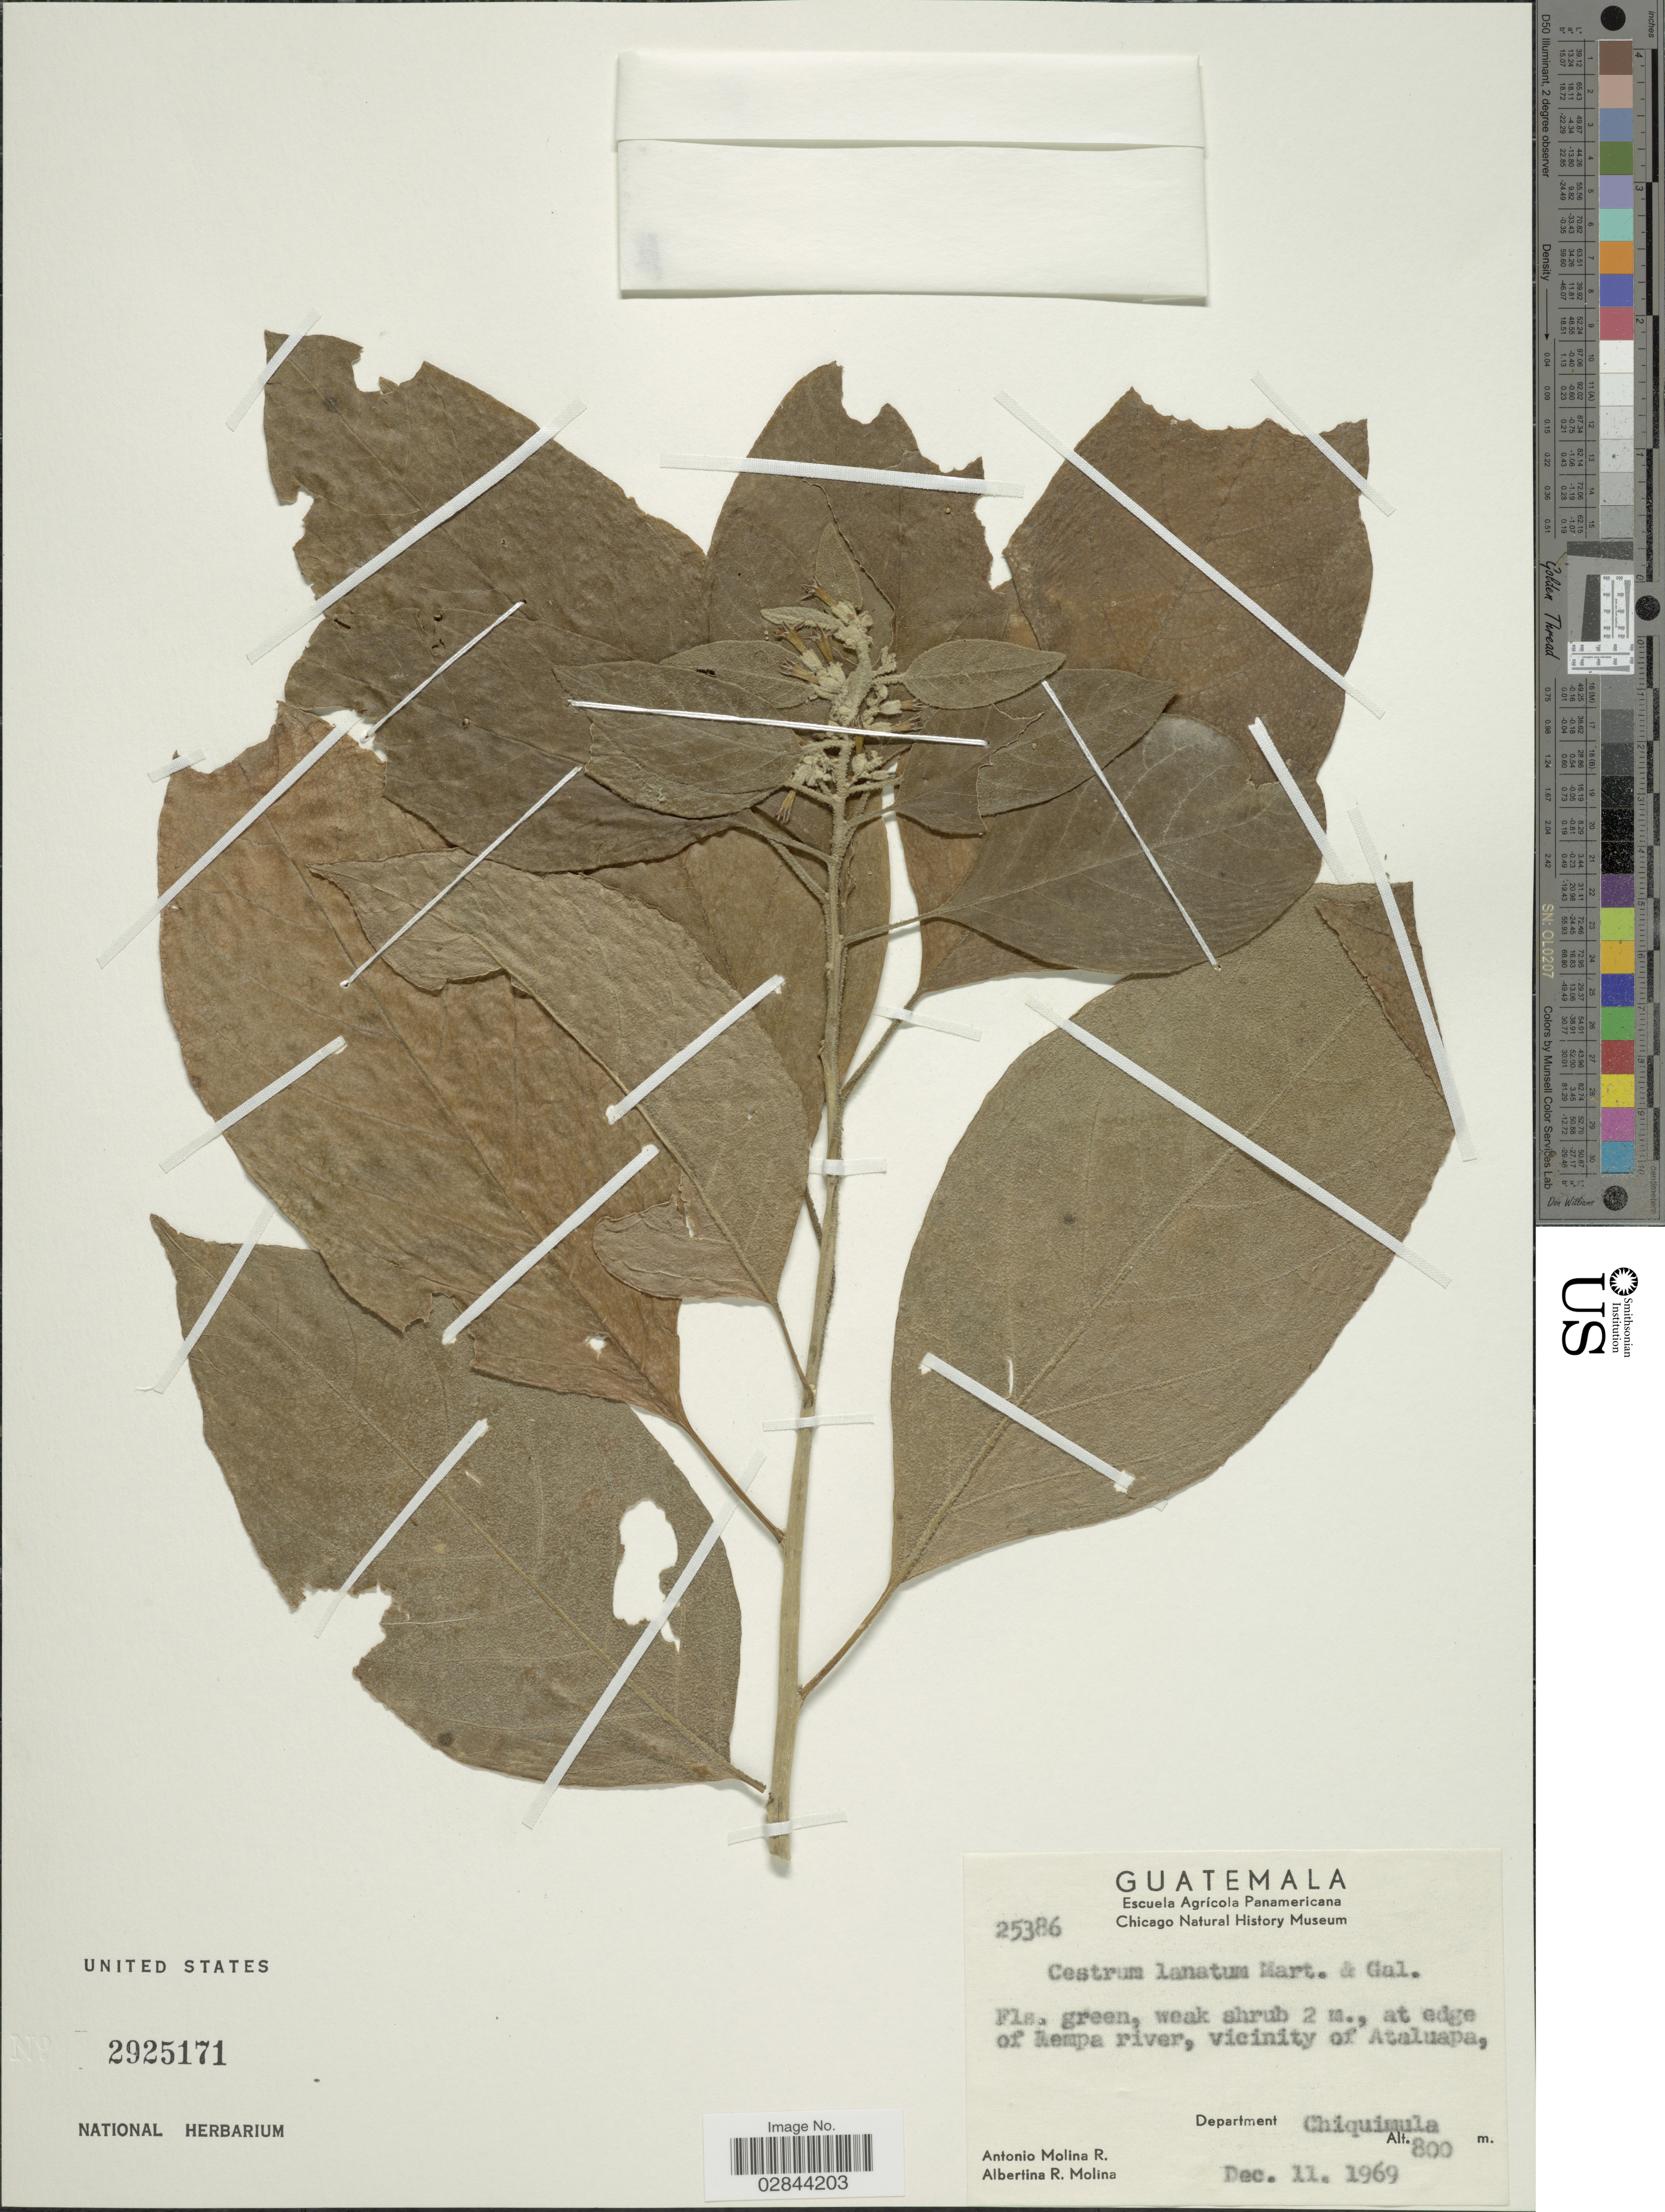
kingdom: Plantae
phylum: Tracheophyta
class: Magnoliopsida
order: Solanales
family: Solanaceae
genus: Cestrum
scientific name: Cestrum tomentosum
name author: L. f.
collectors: A. Molina R. & A. R. Molina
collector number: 25386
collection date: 1969-12-11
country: Guatemala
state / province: Chiquimula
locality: At edge of Lempa river, vicinity of Ataluapa, Department Chiquimula.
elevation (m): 800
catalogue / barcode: US 2925171